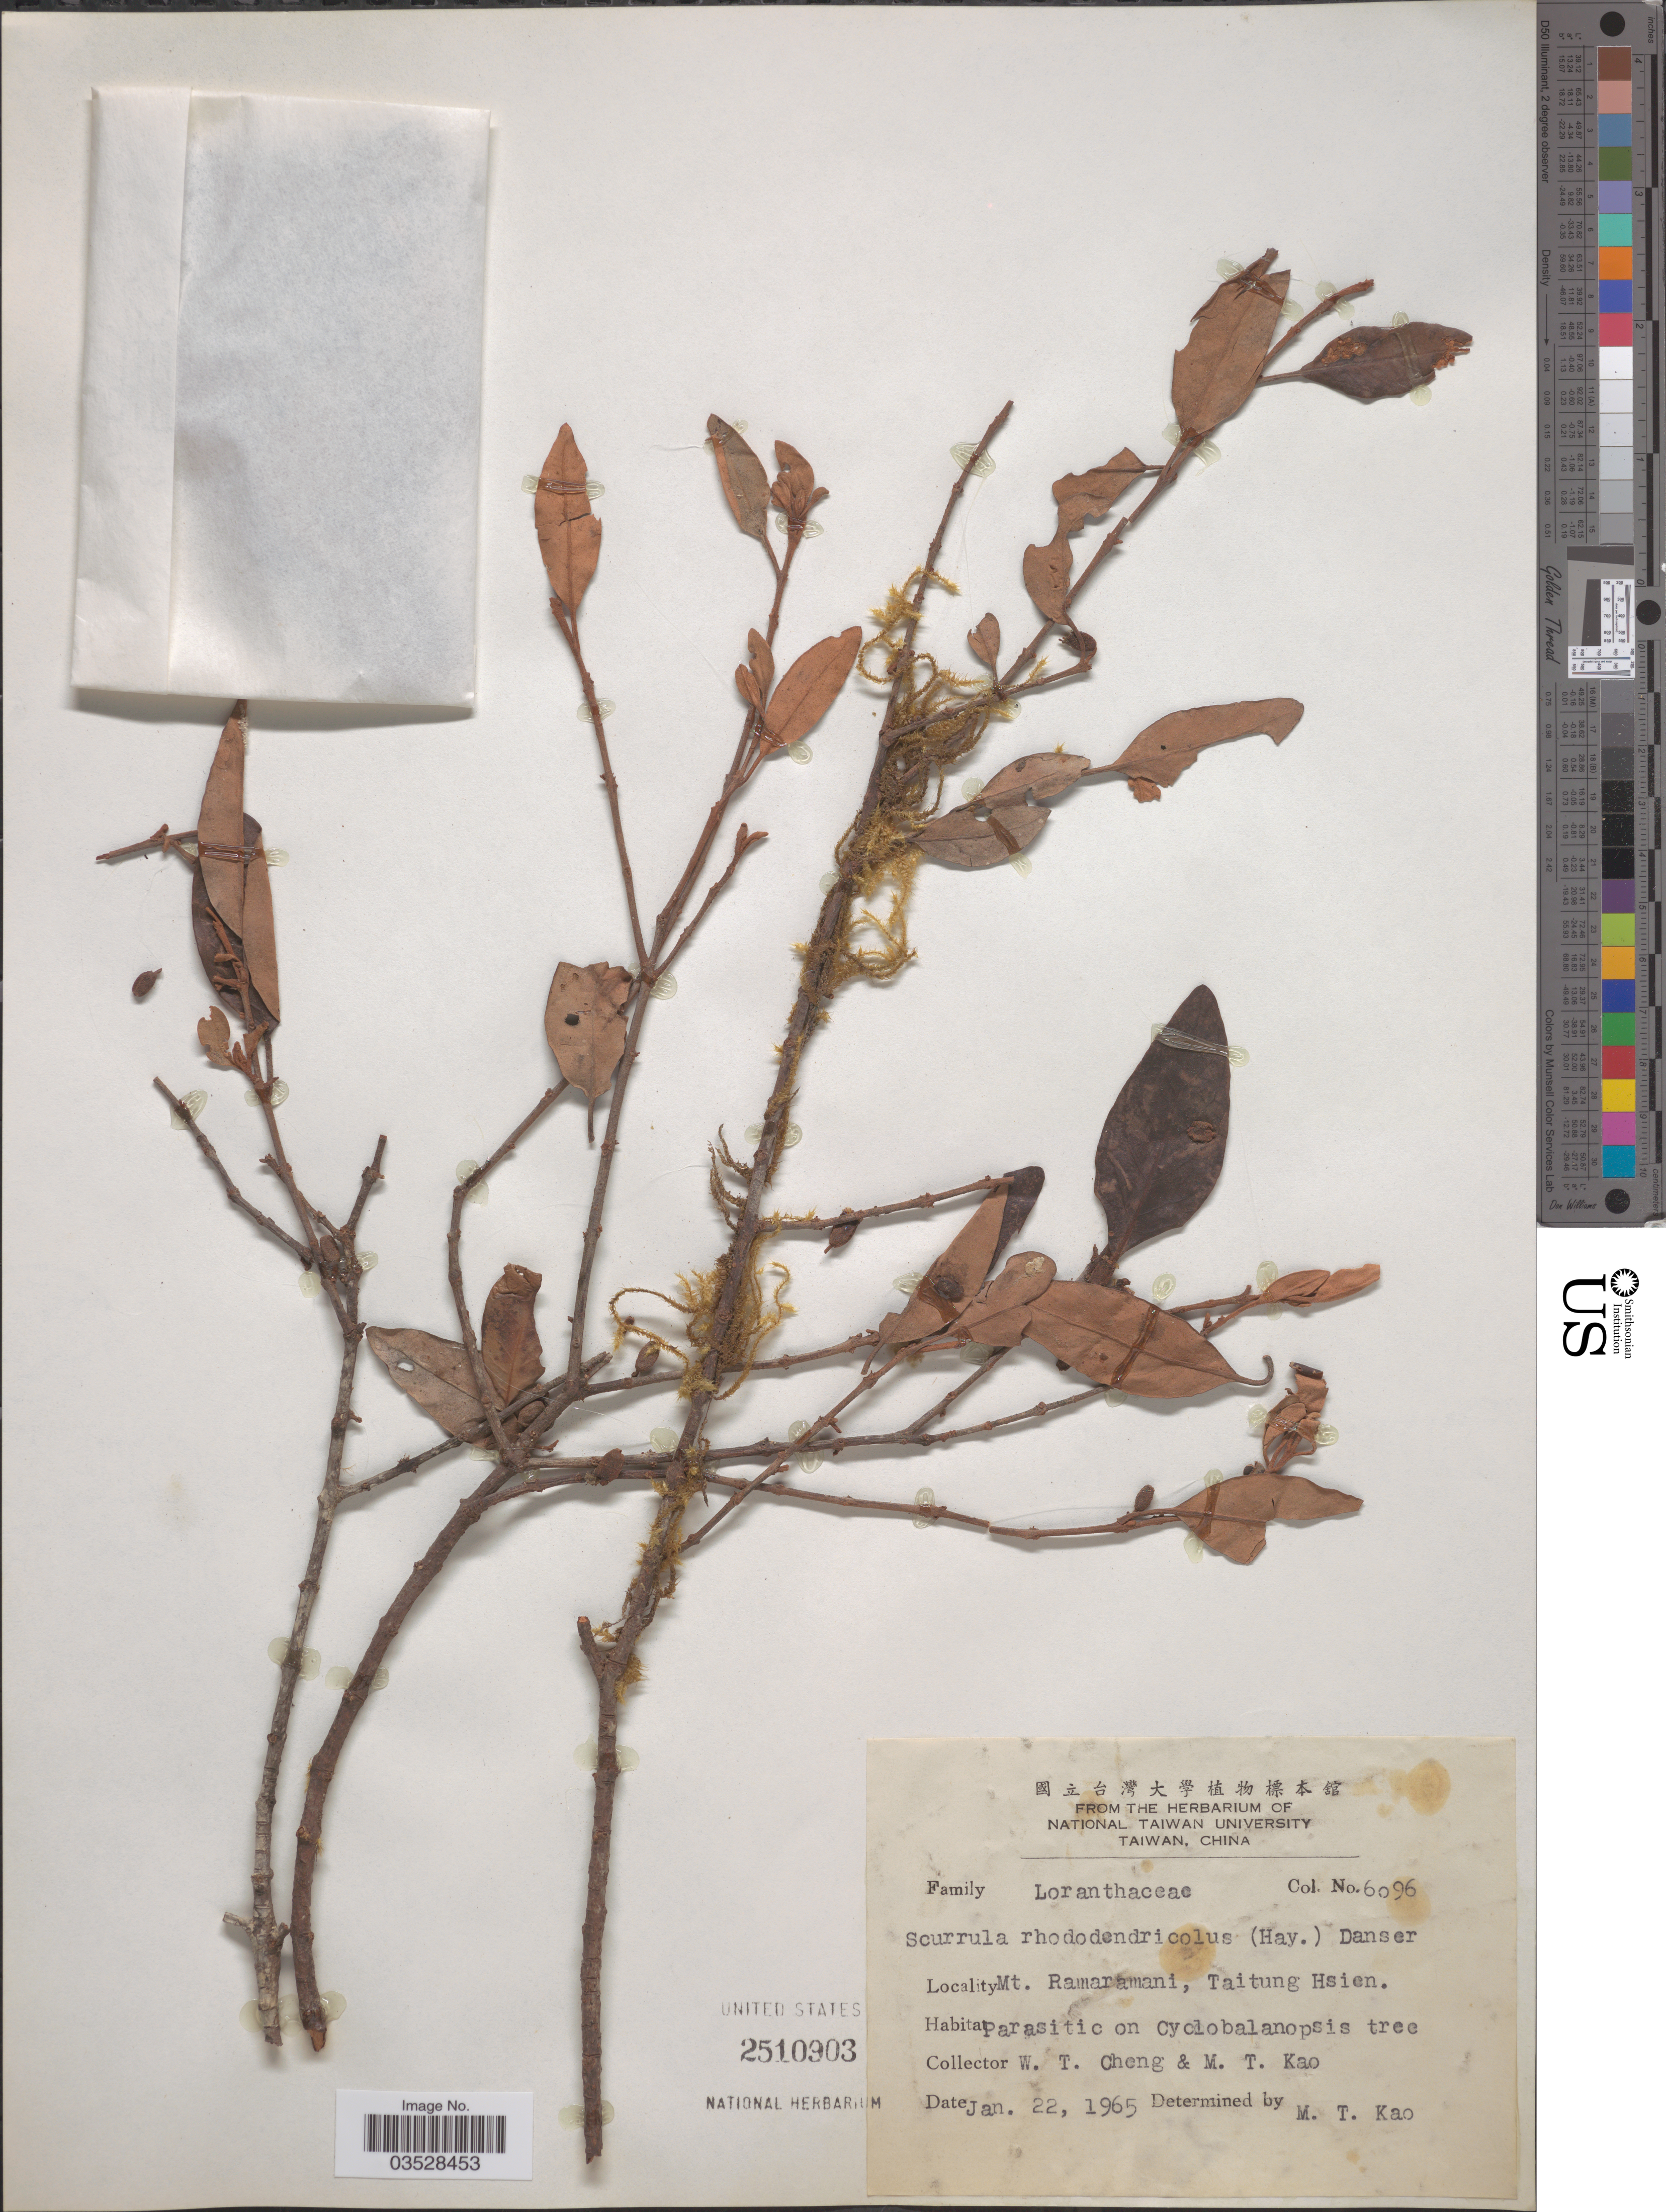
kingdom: Plantae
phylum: Tracheophyta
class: Magnoliopsida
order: Santalales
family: Loranthaceae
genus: Taxillus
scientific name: Taxillus nigrans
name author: (Hance) Danser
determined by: Strong, Mark T., (BOT), Smithsonian Institution - National Museum of Natural History (UNITED STATES)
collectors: W. Cheng & M. T. Kao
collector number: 6096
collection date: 1965-01-22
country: Taiwan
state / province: Taitung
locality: Mt. Ramaramani, Taitung Hsien.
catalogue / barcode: US 2510903